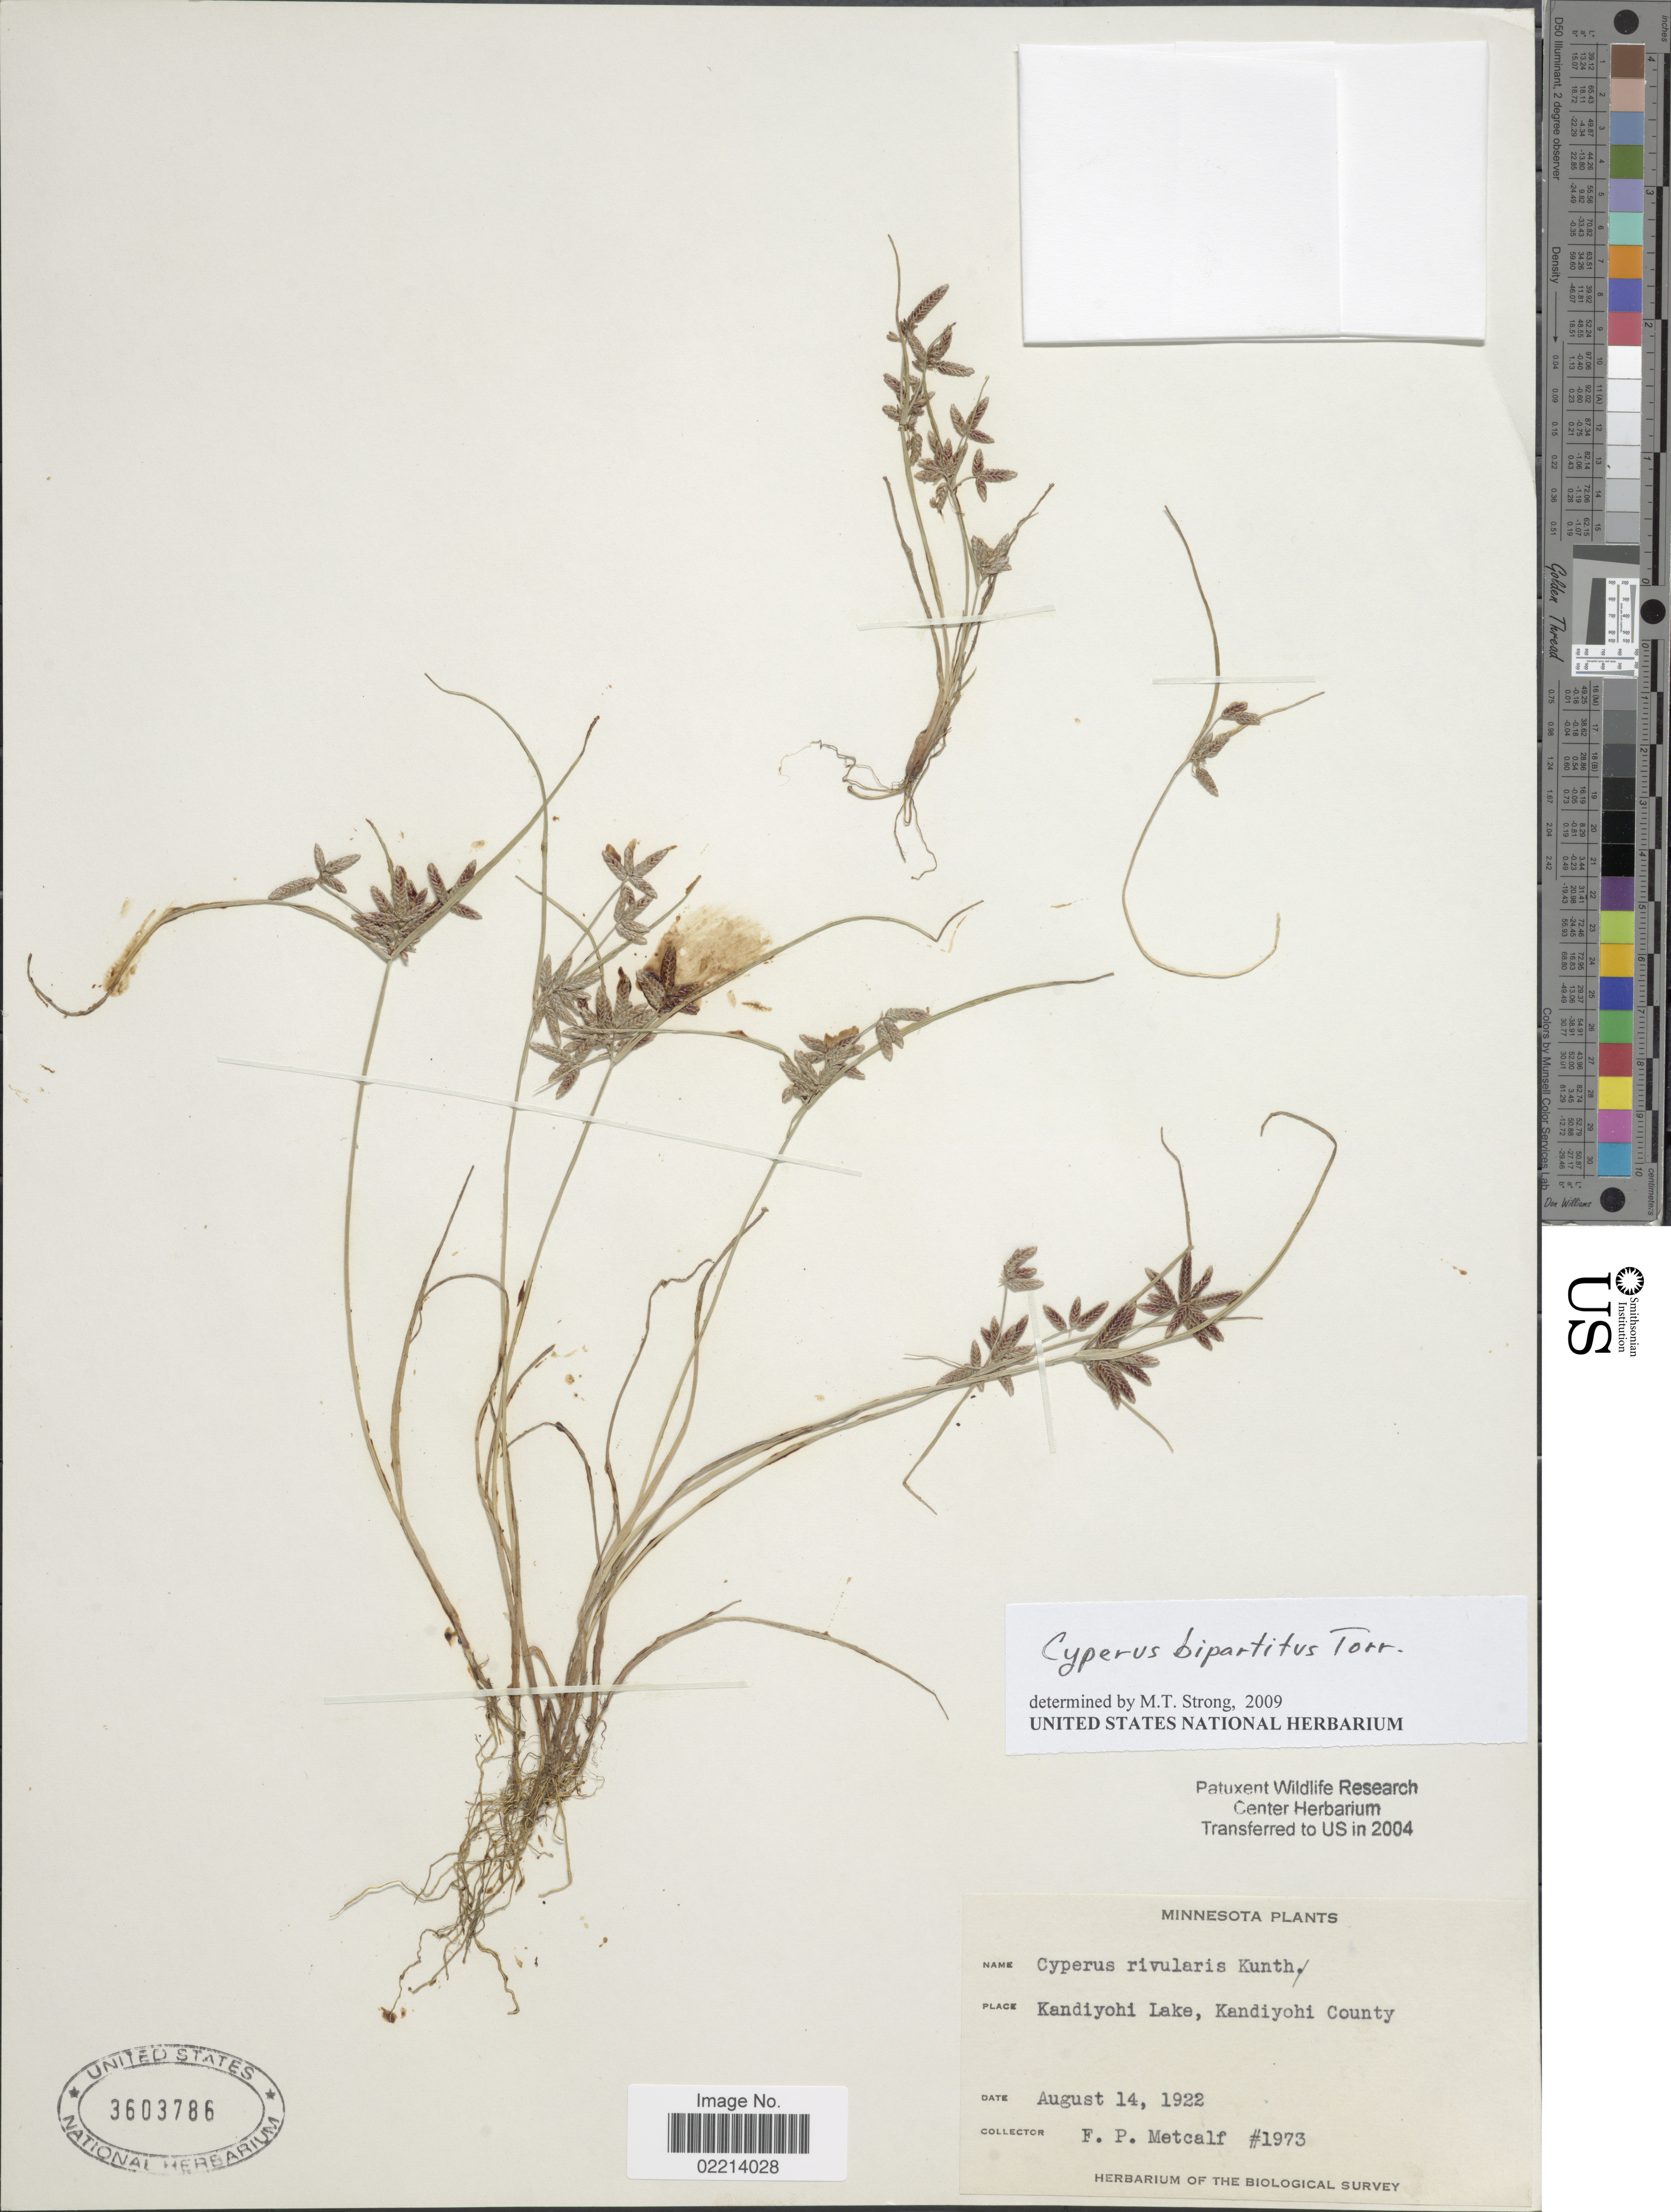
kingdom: Plantae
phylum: Tracheophyta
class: Liliopsida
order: Poales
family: Cyperaceae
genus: Cyperus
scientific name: Cyperus bipartitus Torr.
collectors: F. Metcalf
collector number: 1973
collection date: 1922-08-14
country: United States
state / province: Minnesota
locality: Kandiyohi Lake, Kandiyohi County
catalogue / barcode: US 3603786